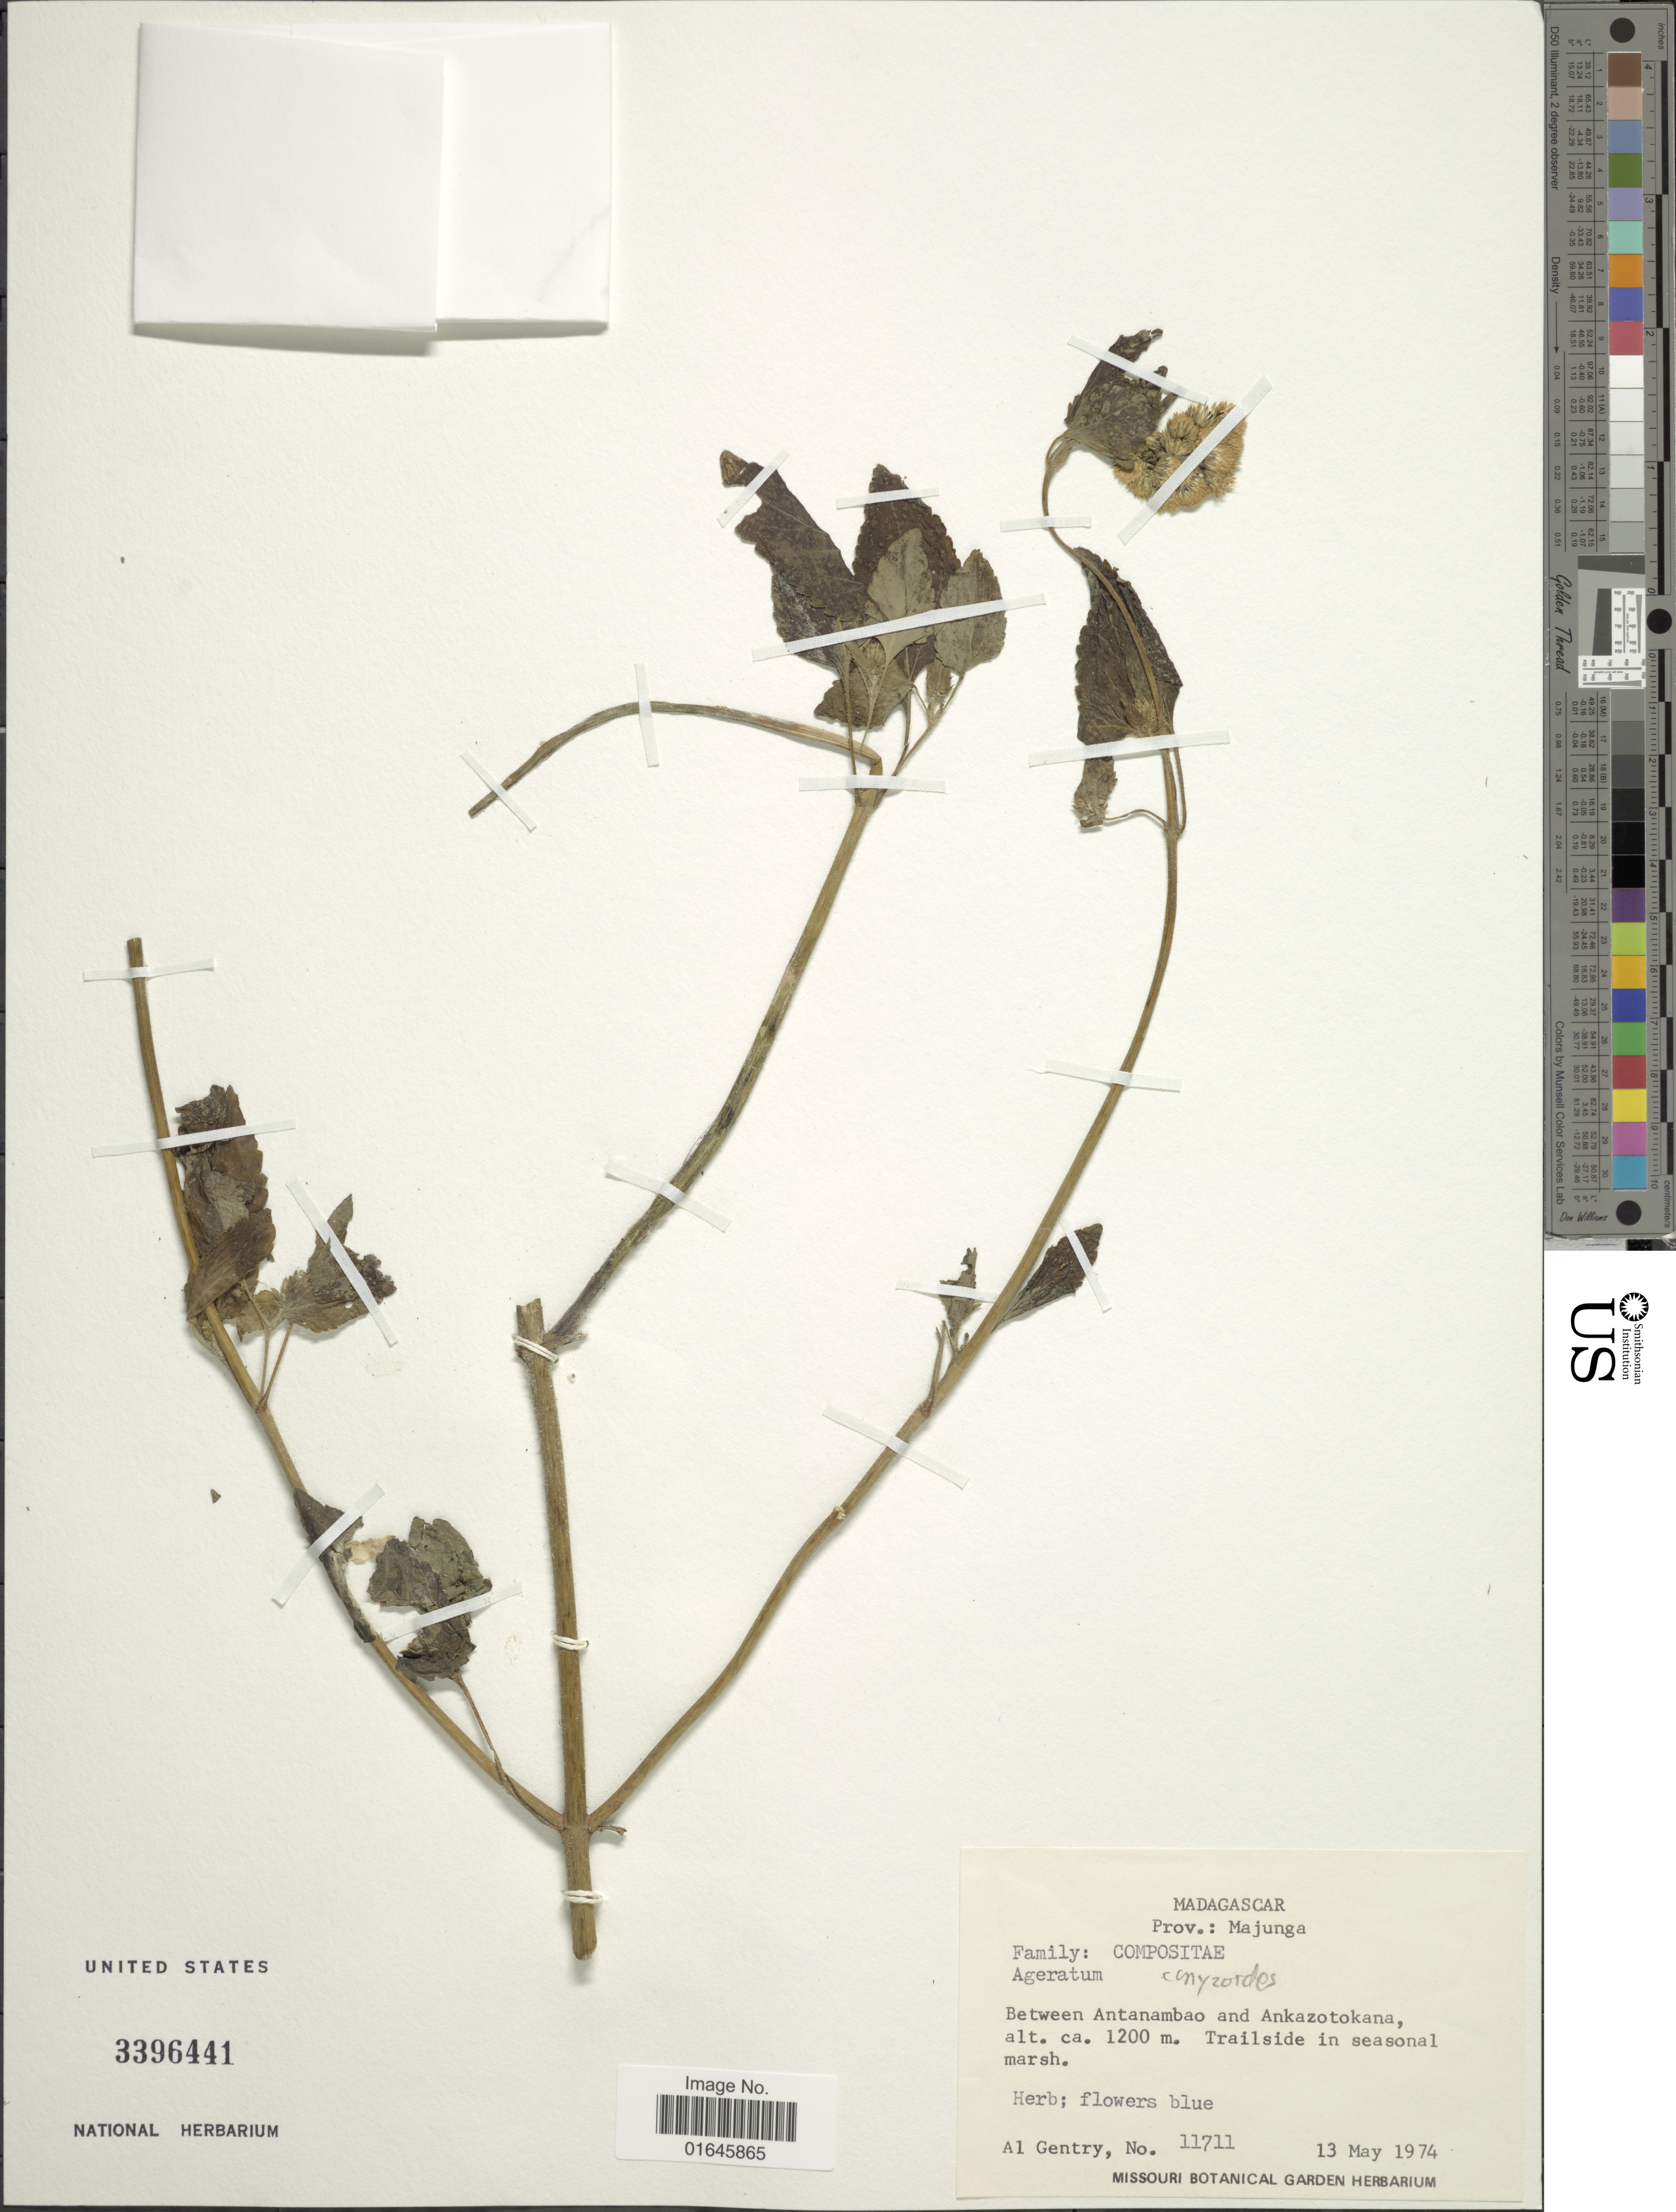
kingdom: Plantae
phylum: Tracheophyta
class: Magnoliopsida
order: Asterales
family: Asteraceae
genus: Ageratum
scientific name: Ageratum conyzoides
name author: L.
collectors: A. H. Gentry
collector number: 11711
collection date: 1974-05-13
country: Madagascar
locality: Prov. Majunga, Between Antanambao and Ankazotokana, Trailside in seasonal marsh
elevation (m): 1200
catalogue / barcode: US 3396441